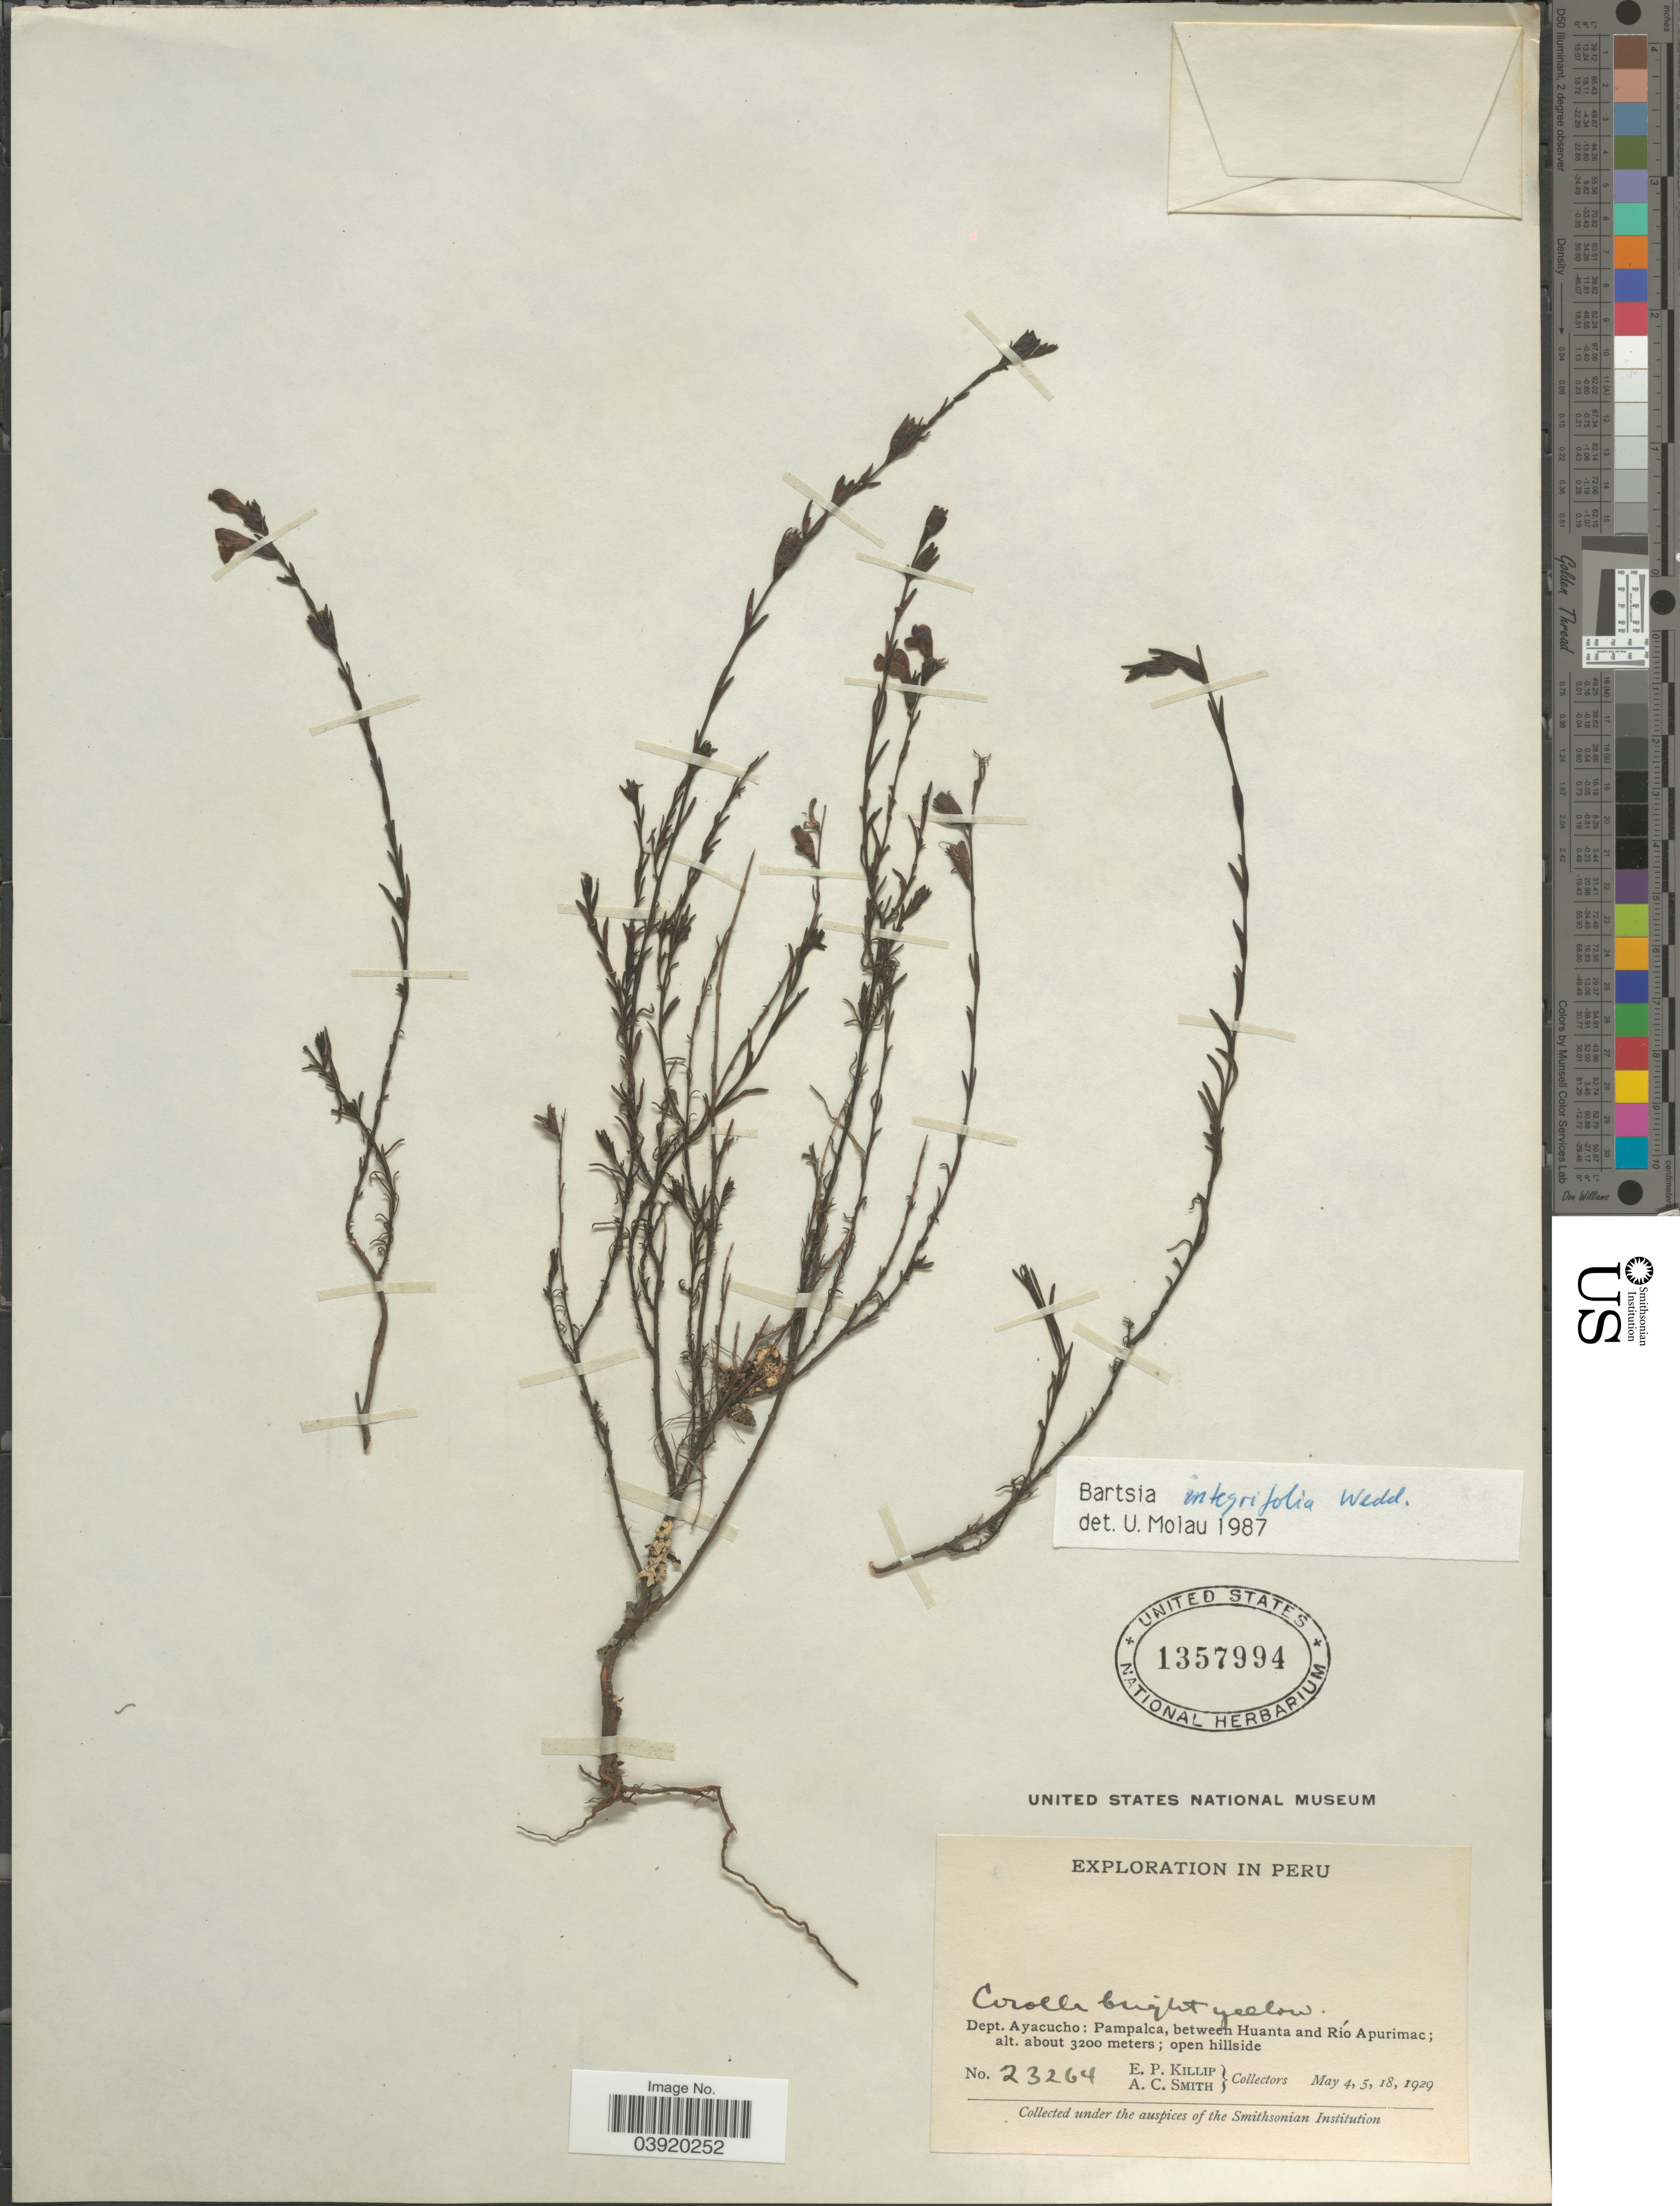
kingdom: Plantae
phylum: Tracheophyta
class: Magnoliopsida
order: Lamiales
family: Orobanchaceae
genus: Bartsia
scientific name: Bartsia integrifolia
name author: Wedd.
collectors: E. P. Killip & A. C. Smith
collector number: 23264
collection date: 1929-05-04/1929-05-18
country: Peru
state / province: Ayacucho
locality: Dept. Ayacucho: Pampalca, between Huanta and Río Apurimac.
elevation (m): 3200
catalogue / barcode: US 1357994